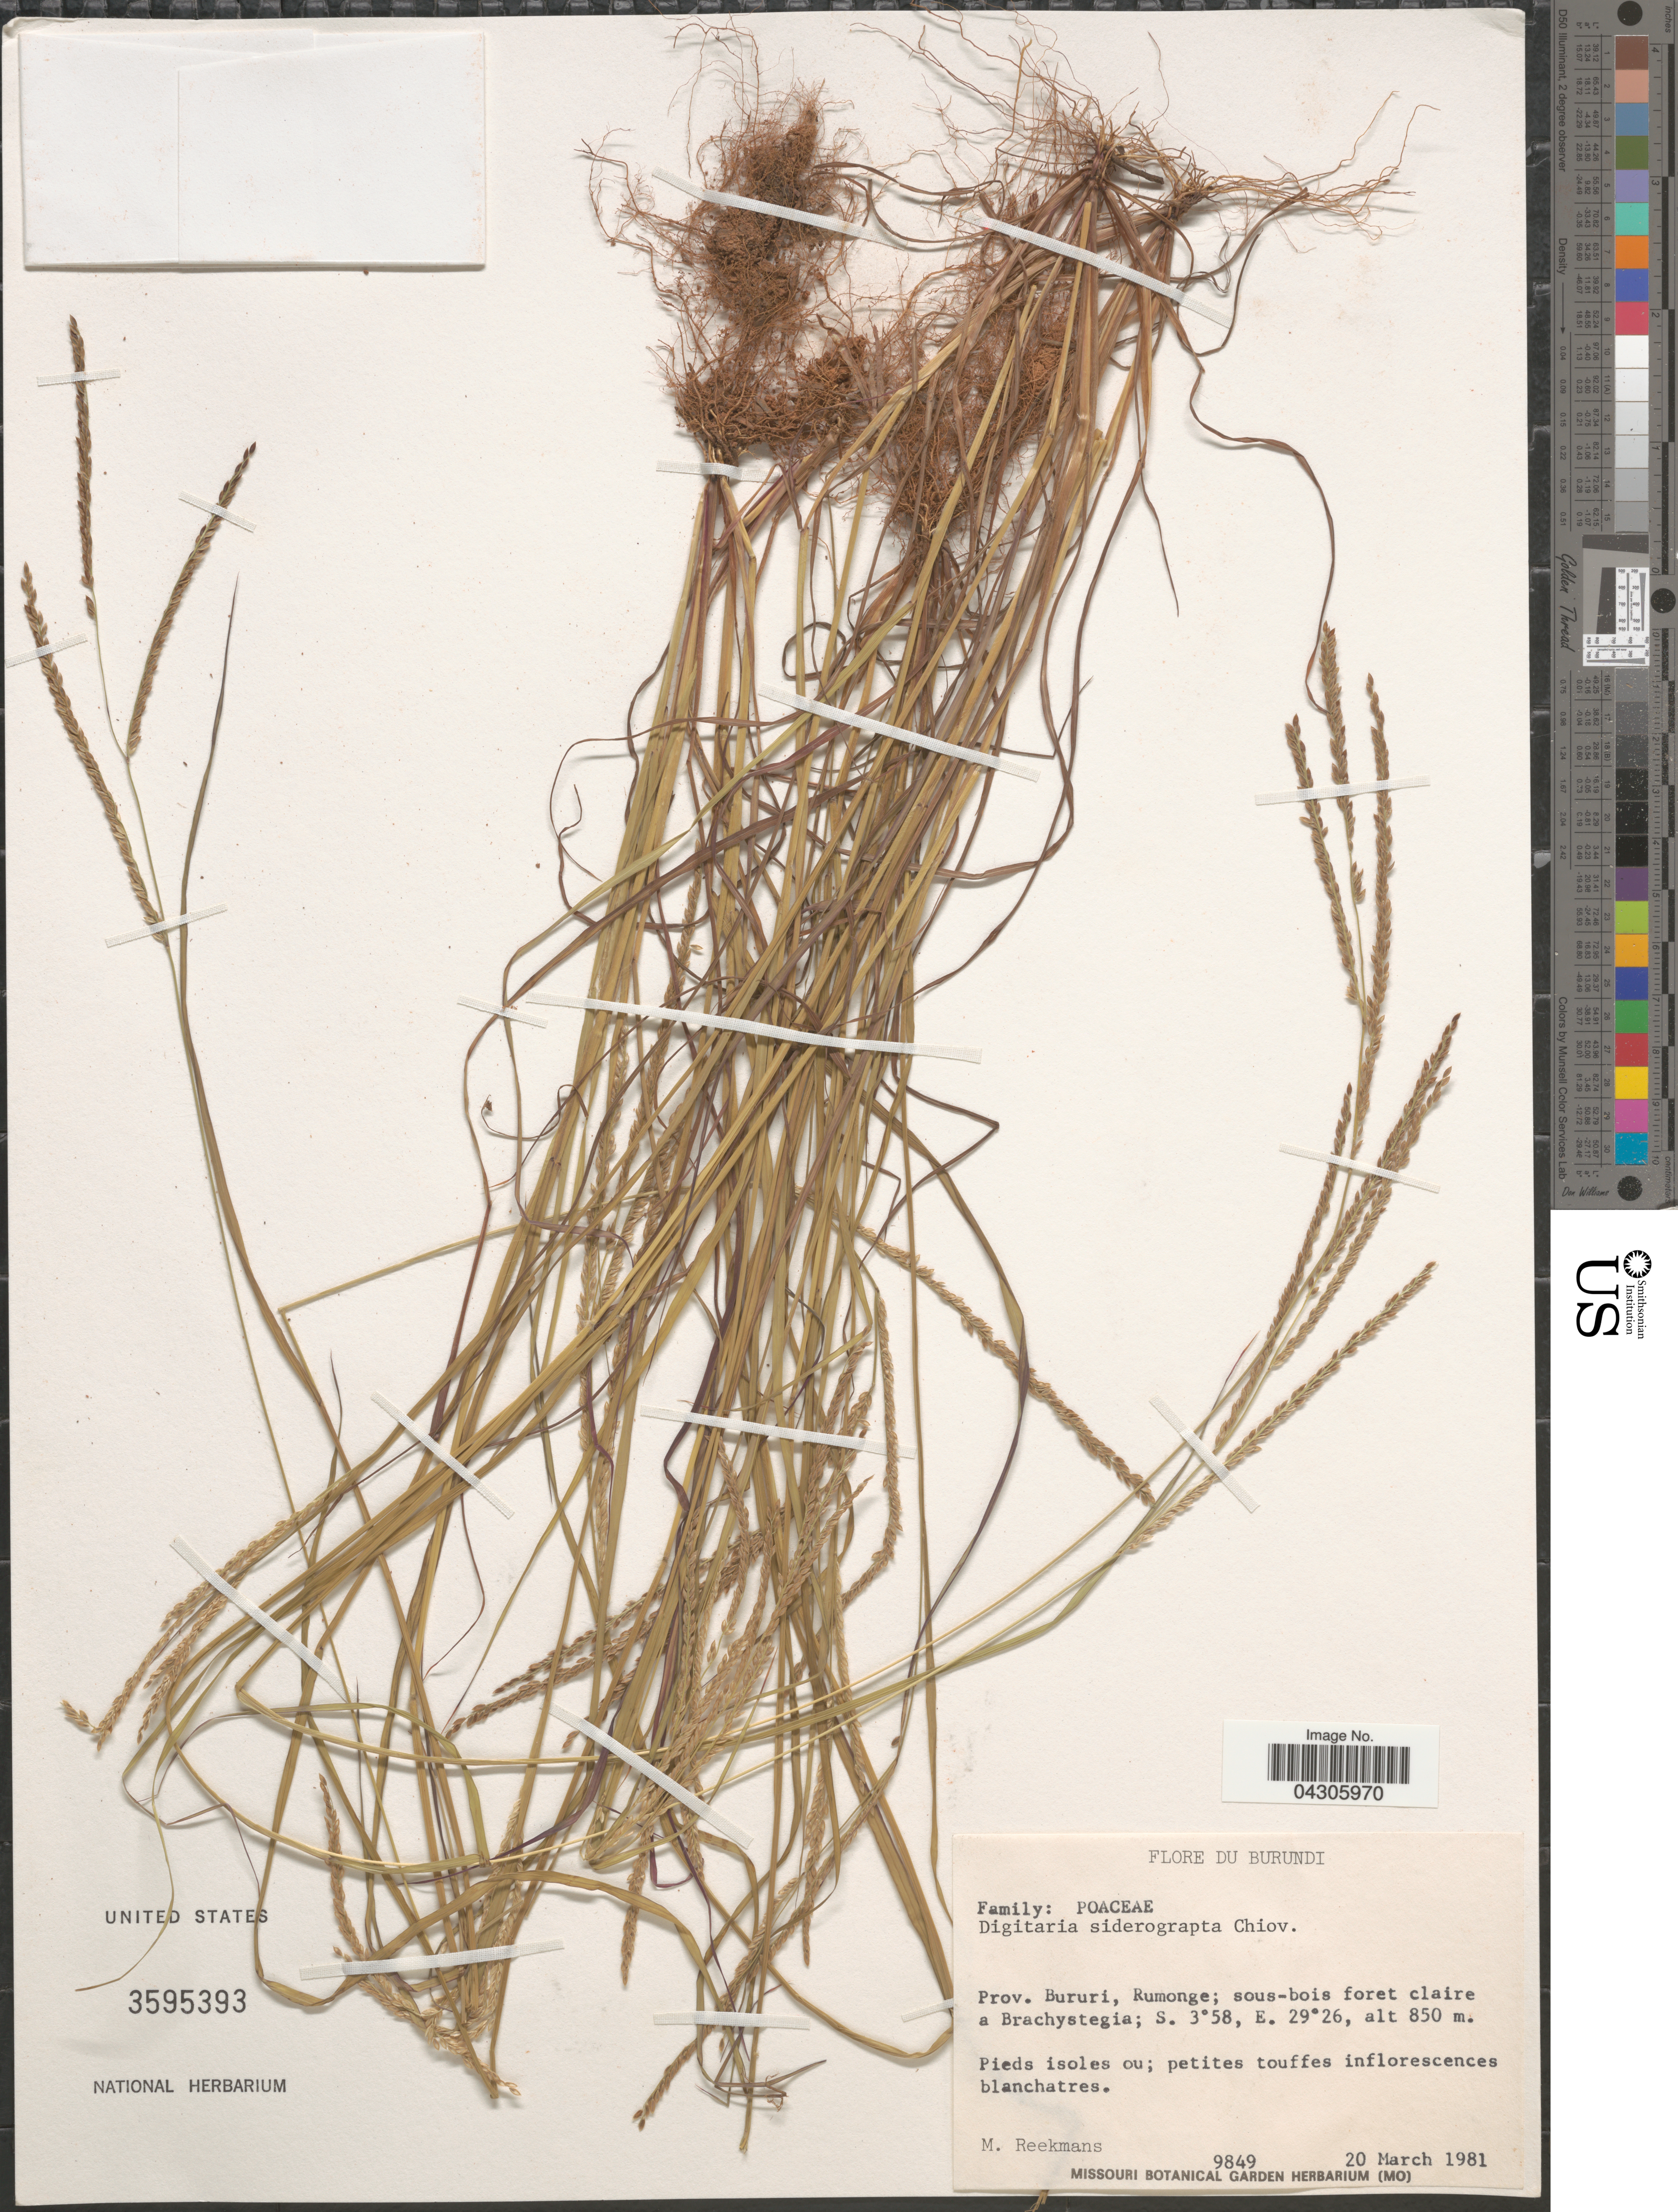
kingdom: Plantae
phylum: Tracheophyta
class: Liliopsida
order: Poales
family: Poaceae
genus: Digitaria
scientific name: Digitaria siderograpta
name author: Chiov.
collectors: M. Reekmans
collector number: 9849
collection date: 1981-03-20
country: Burundi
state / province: Bururi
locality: Rumonge.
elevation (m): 850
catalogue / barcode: US 3595393